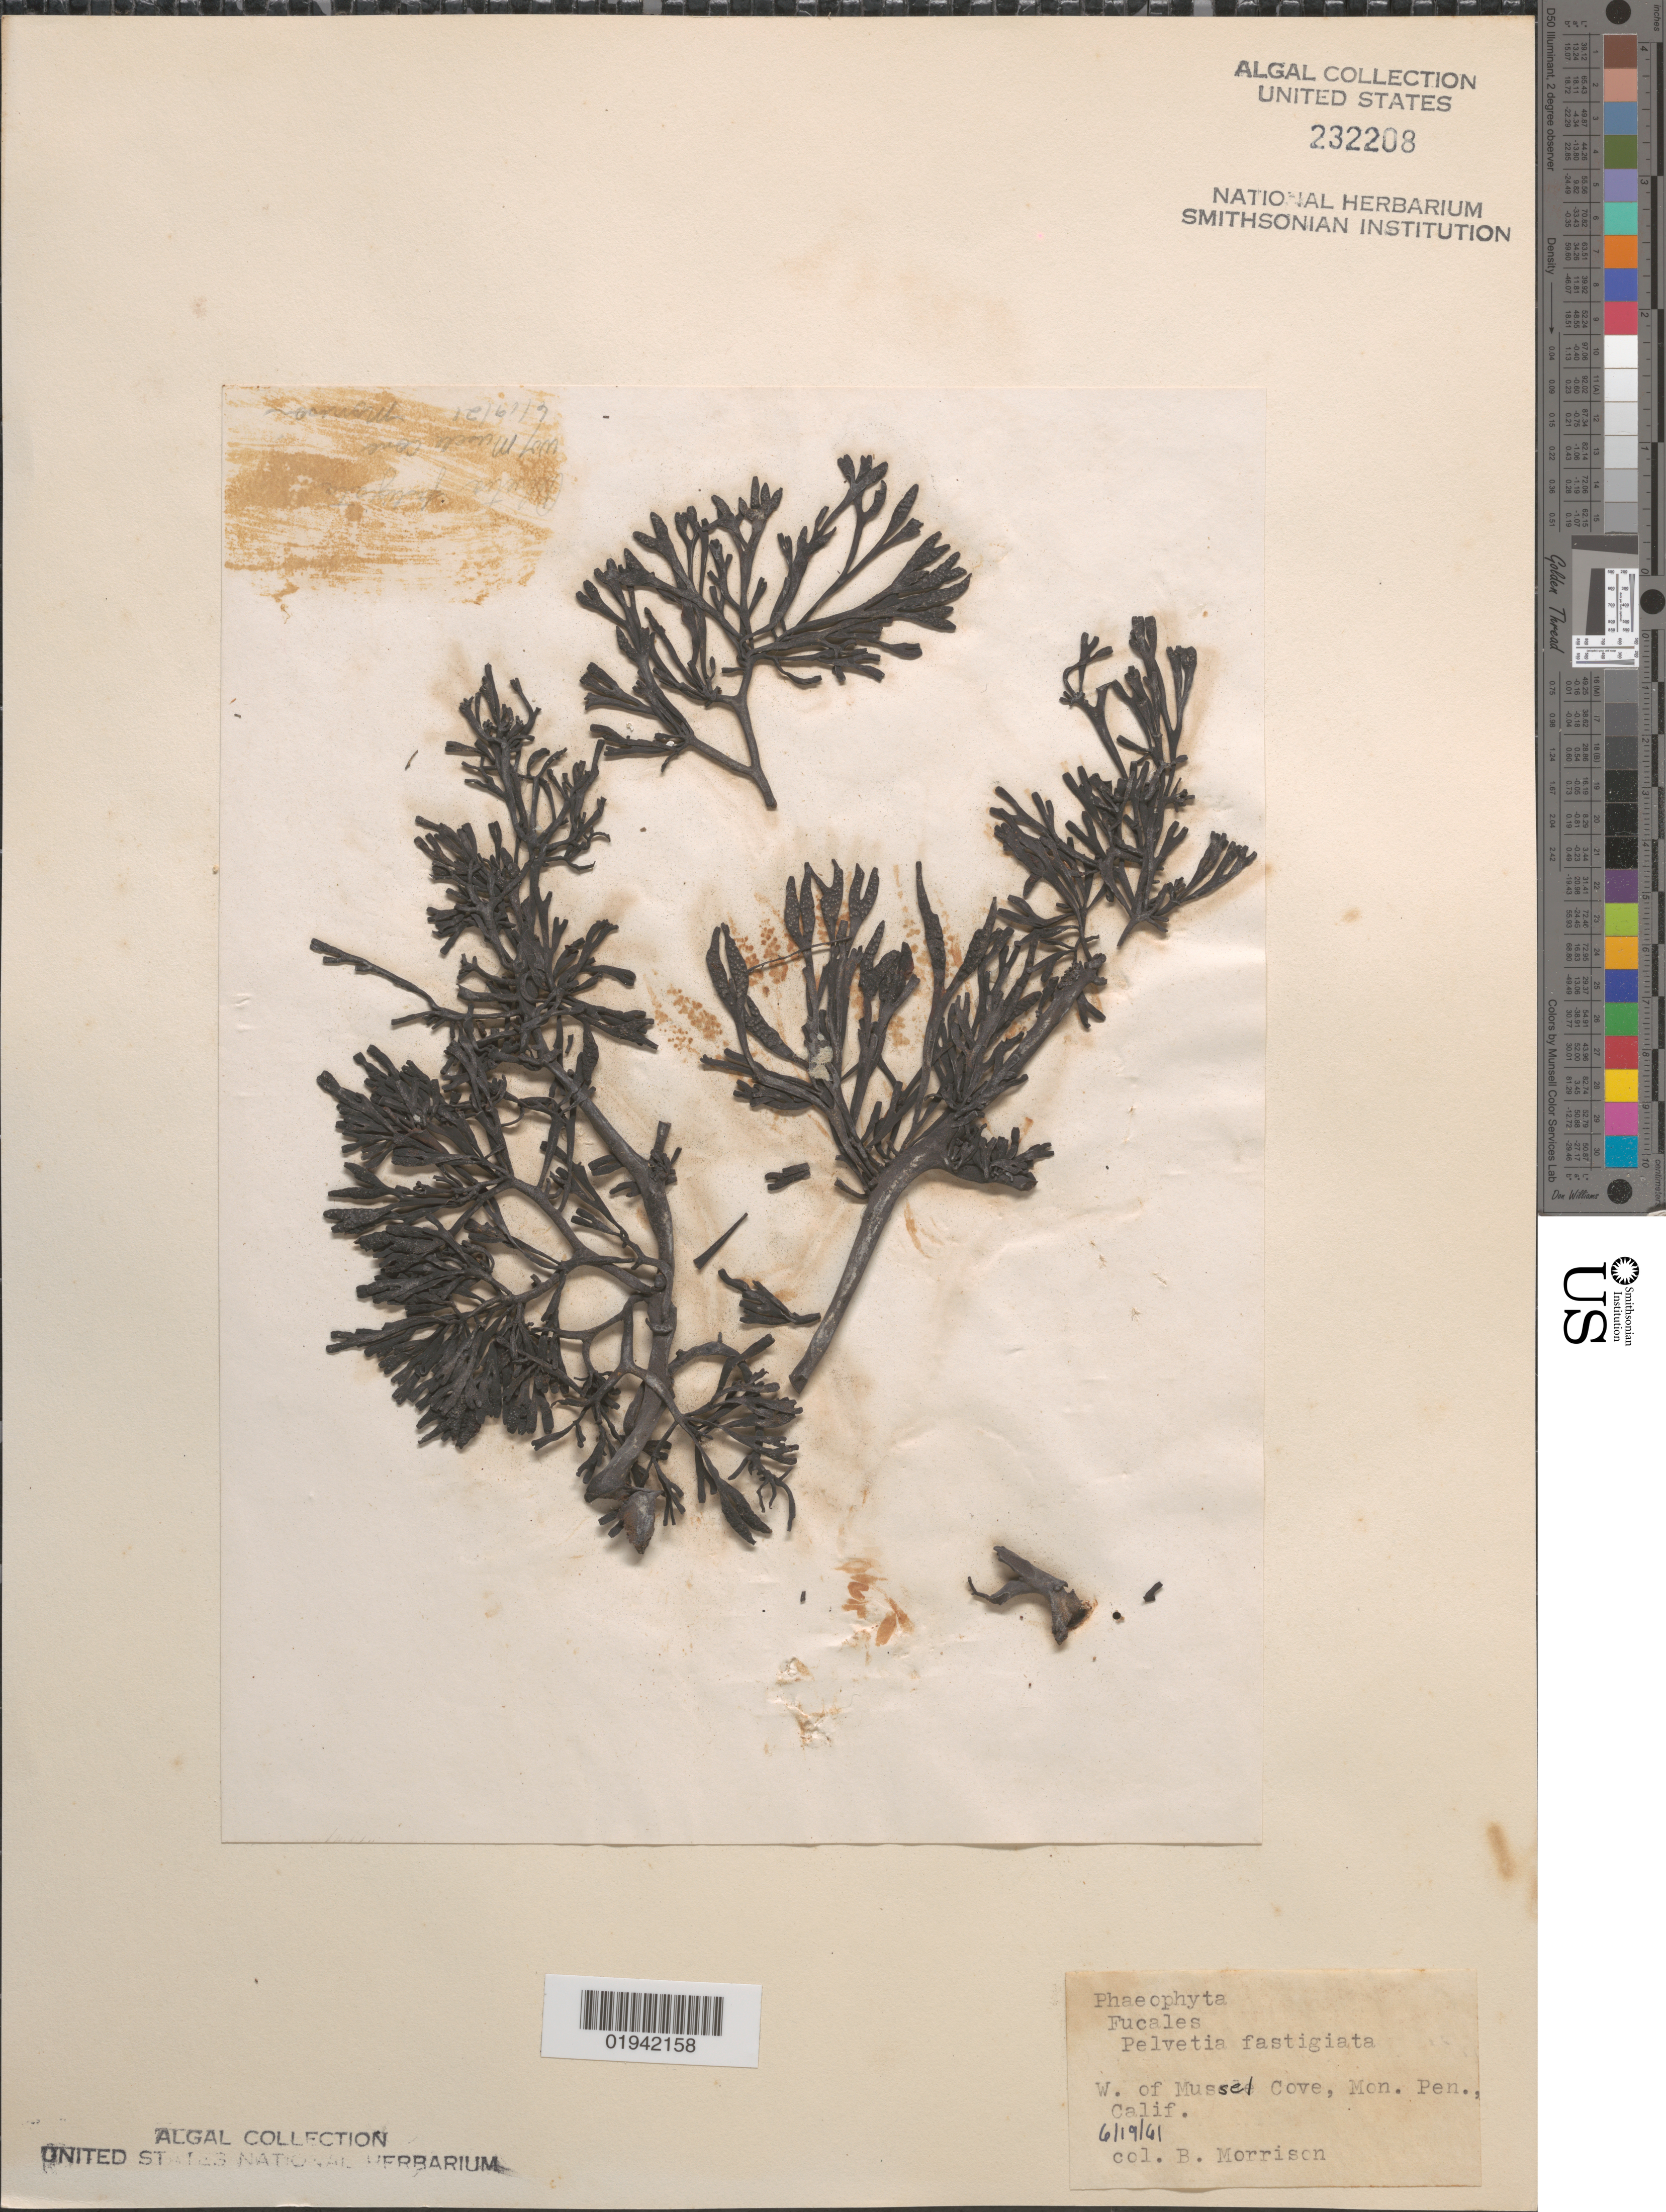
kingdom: Chromista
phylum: Ochrophyta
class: Phaeophyceae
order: Fucales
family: Fucaceae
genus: Silvetia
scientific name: Silvetia compressa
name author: (J. Agardh) E.A. Serrão et al.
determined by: Algae name updating Project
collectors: B. Morrison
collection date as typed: Transcribed d/m/y: 19/6/61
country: United States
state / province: California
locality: W. of Mussel Cove, Mon. Pen.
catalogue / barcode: US 232208